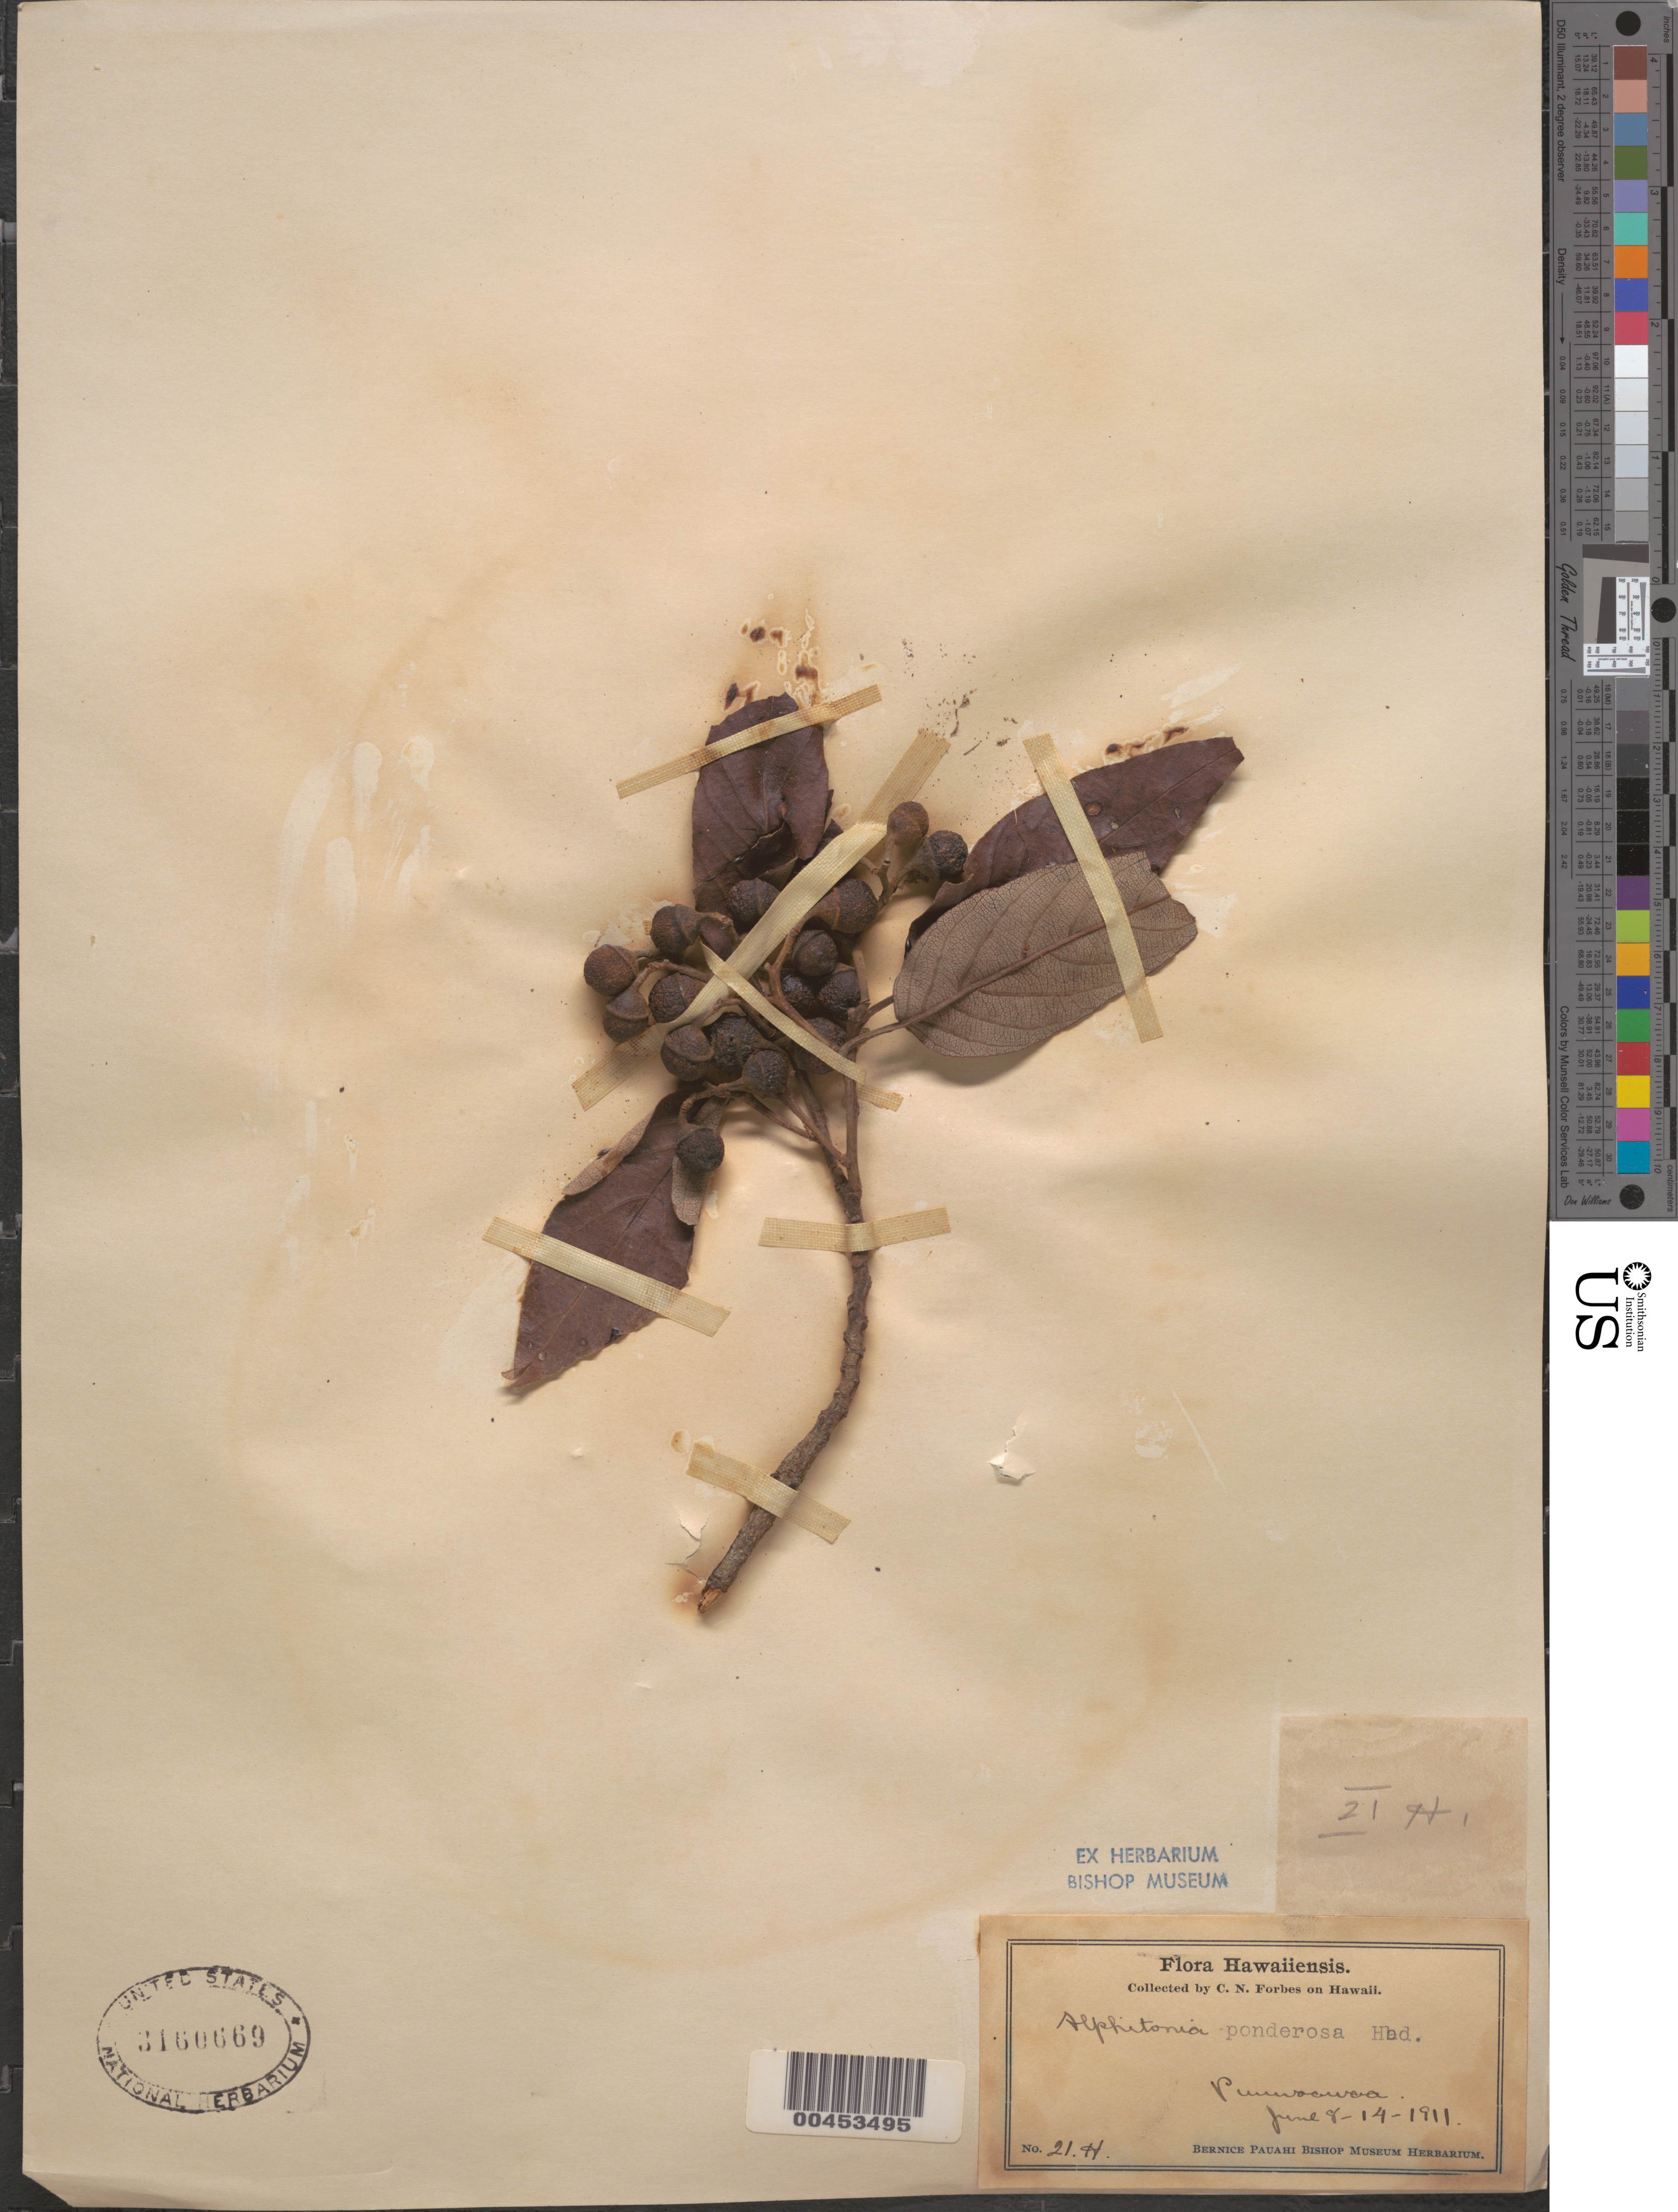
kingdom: Plantae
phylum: Tracheophyta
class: Magnoliopsida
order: Rosales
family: Rhamnaceae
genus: Alphitonia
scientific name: Alphitonia ponderosa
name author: Hillebr.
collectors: C. N. Forbes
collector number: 21.H.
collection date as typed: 8 Jun 1911 to 14 Jun 1911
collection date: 1911-06-08/1911-06-14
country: United States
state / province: Hawaii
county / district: Hawaii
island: Hawaii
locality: Puuwaawaa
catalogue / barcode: US 3160669